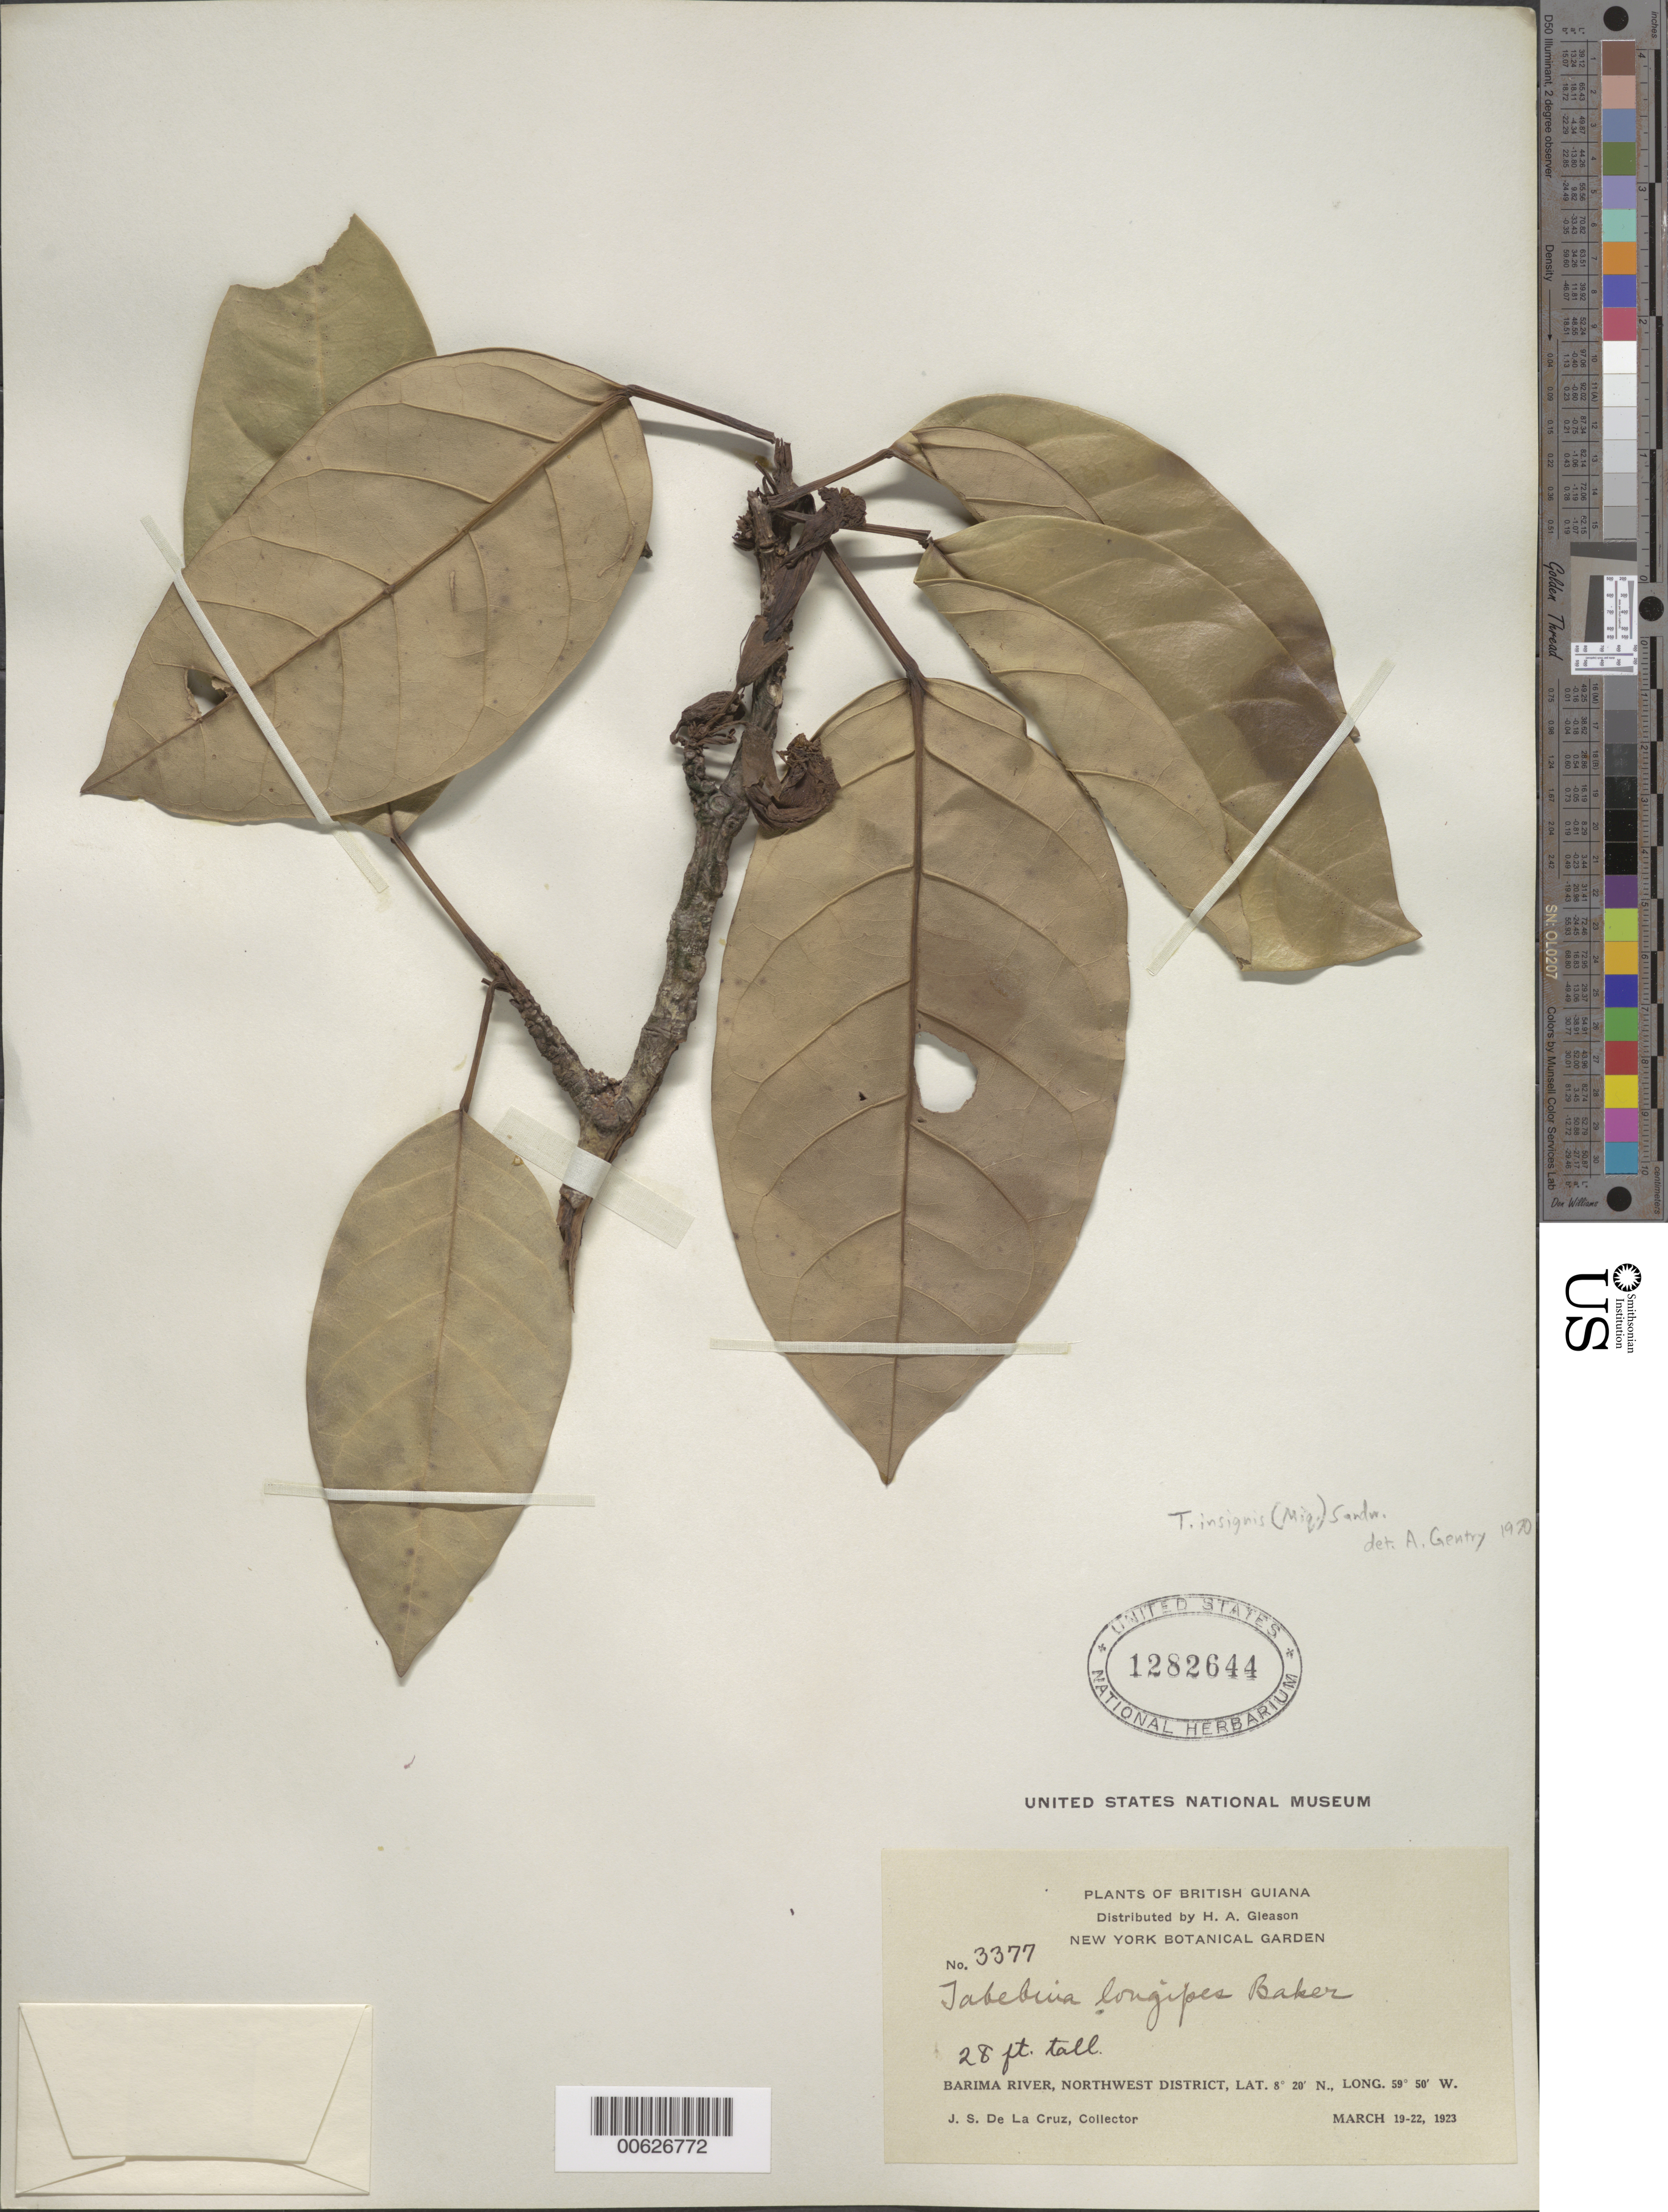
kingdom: Plantae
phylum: Tracheophyta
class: Magnoliopsida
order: Lamiales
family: Bignoniaceae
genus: Tabebuia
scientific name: Tabebuia insignis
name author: (Miq.) Sandwith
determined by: Gentry, A. H.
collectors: J. S. de la Cruz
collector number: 3377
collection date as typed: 19-Mar-23 to 22-Mar-23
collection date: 1923-03-19/1923-03-22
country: Guyana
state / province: Barima-Waini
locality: Barima R., NW District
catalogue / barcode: US 1282644